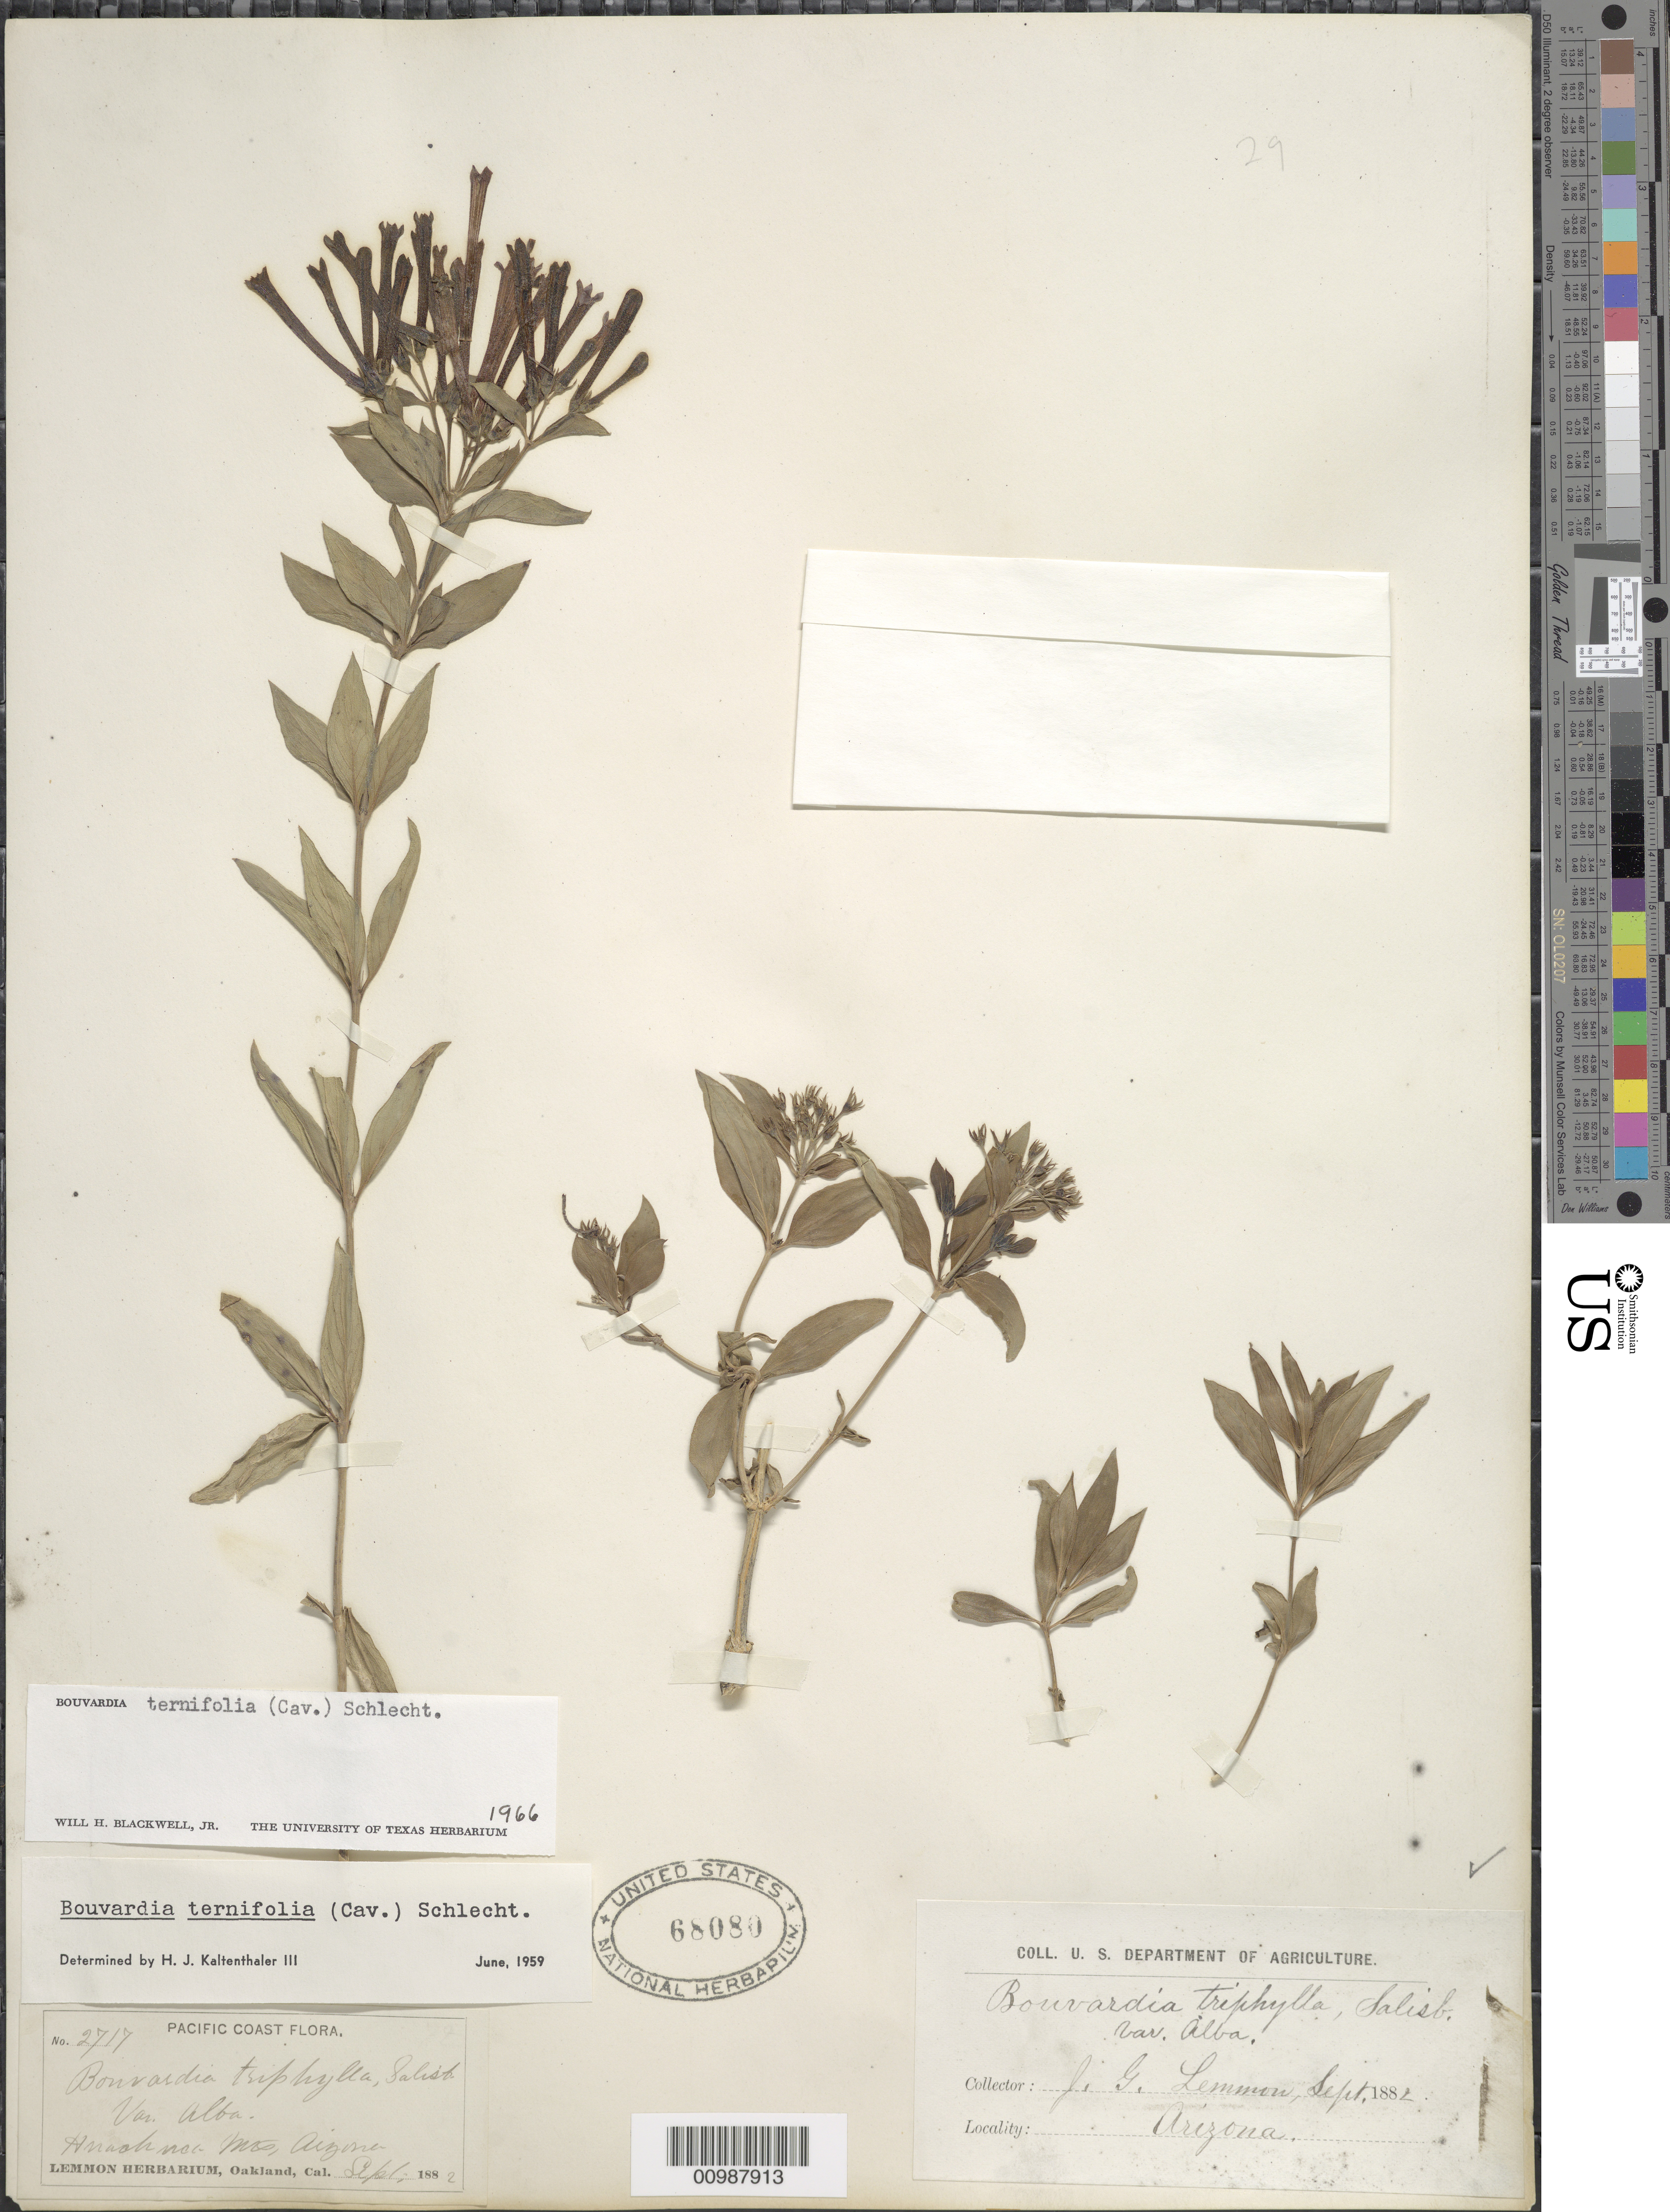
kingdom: Plantae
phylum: Tracheophyta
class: Magnoliopsida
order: Gentianales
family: Rubiaceae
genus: Bouvardia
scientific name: Bouvardia ternifolia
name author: (Cav.) Schltdl.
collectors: J. G. Lemmon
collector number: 2717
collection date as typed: Sep 1882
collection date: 1882-09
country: United States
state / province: Arizona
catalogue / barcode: US 68080